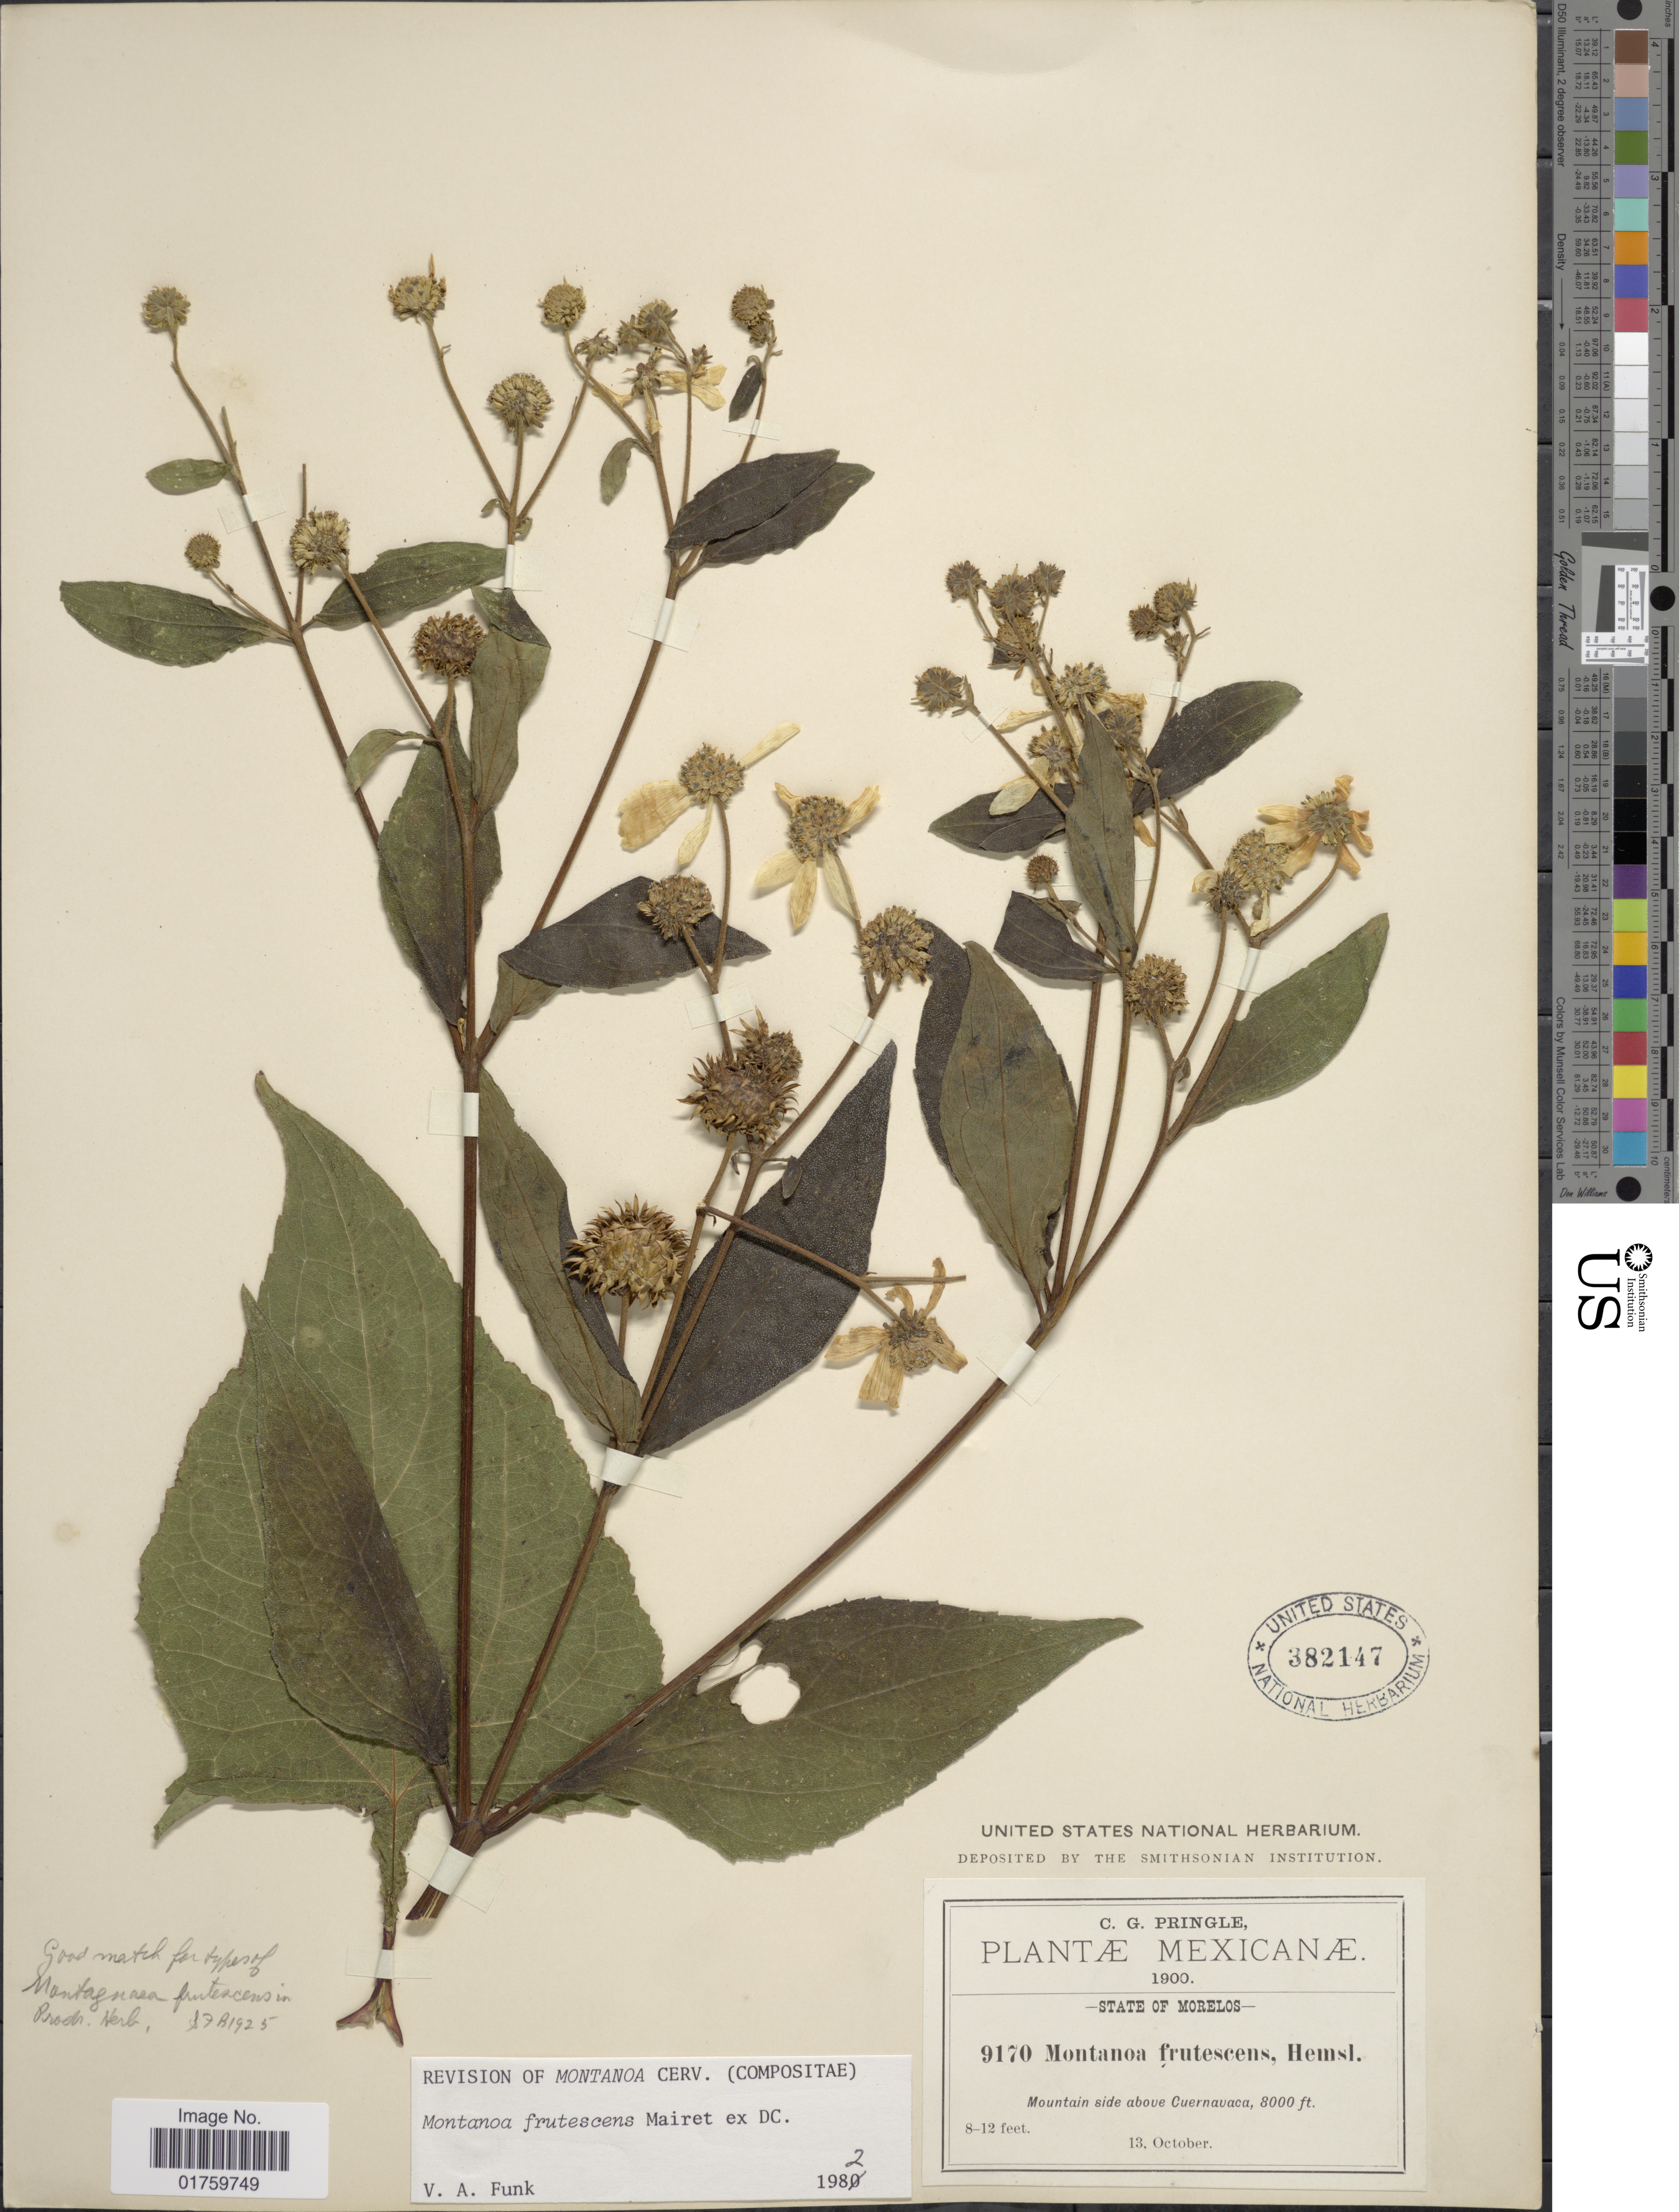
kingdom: Plantae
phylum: Tracheophyta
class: Magnoliopsida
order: Asterales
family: Asteraceae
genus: Montanoa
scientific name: Montanoa frutescens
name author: Mairet ex DC.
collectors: C. G. Pringle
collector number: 9170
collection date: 1900-10-13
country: Mexico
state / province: Morelos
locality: Mountain side above Cuernavaca.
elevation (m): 2438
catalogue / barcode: US 382147